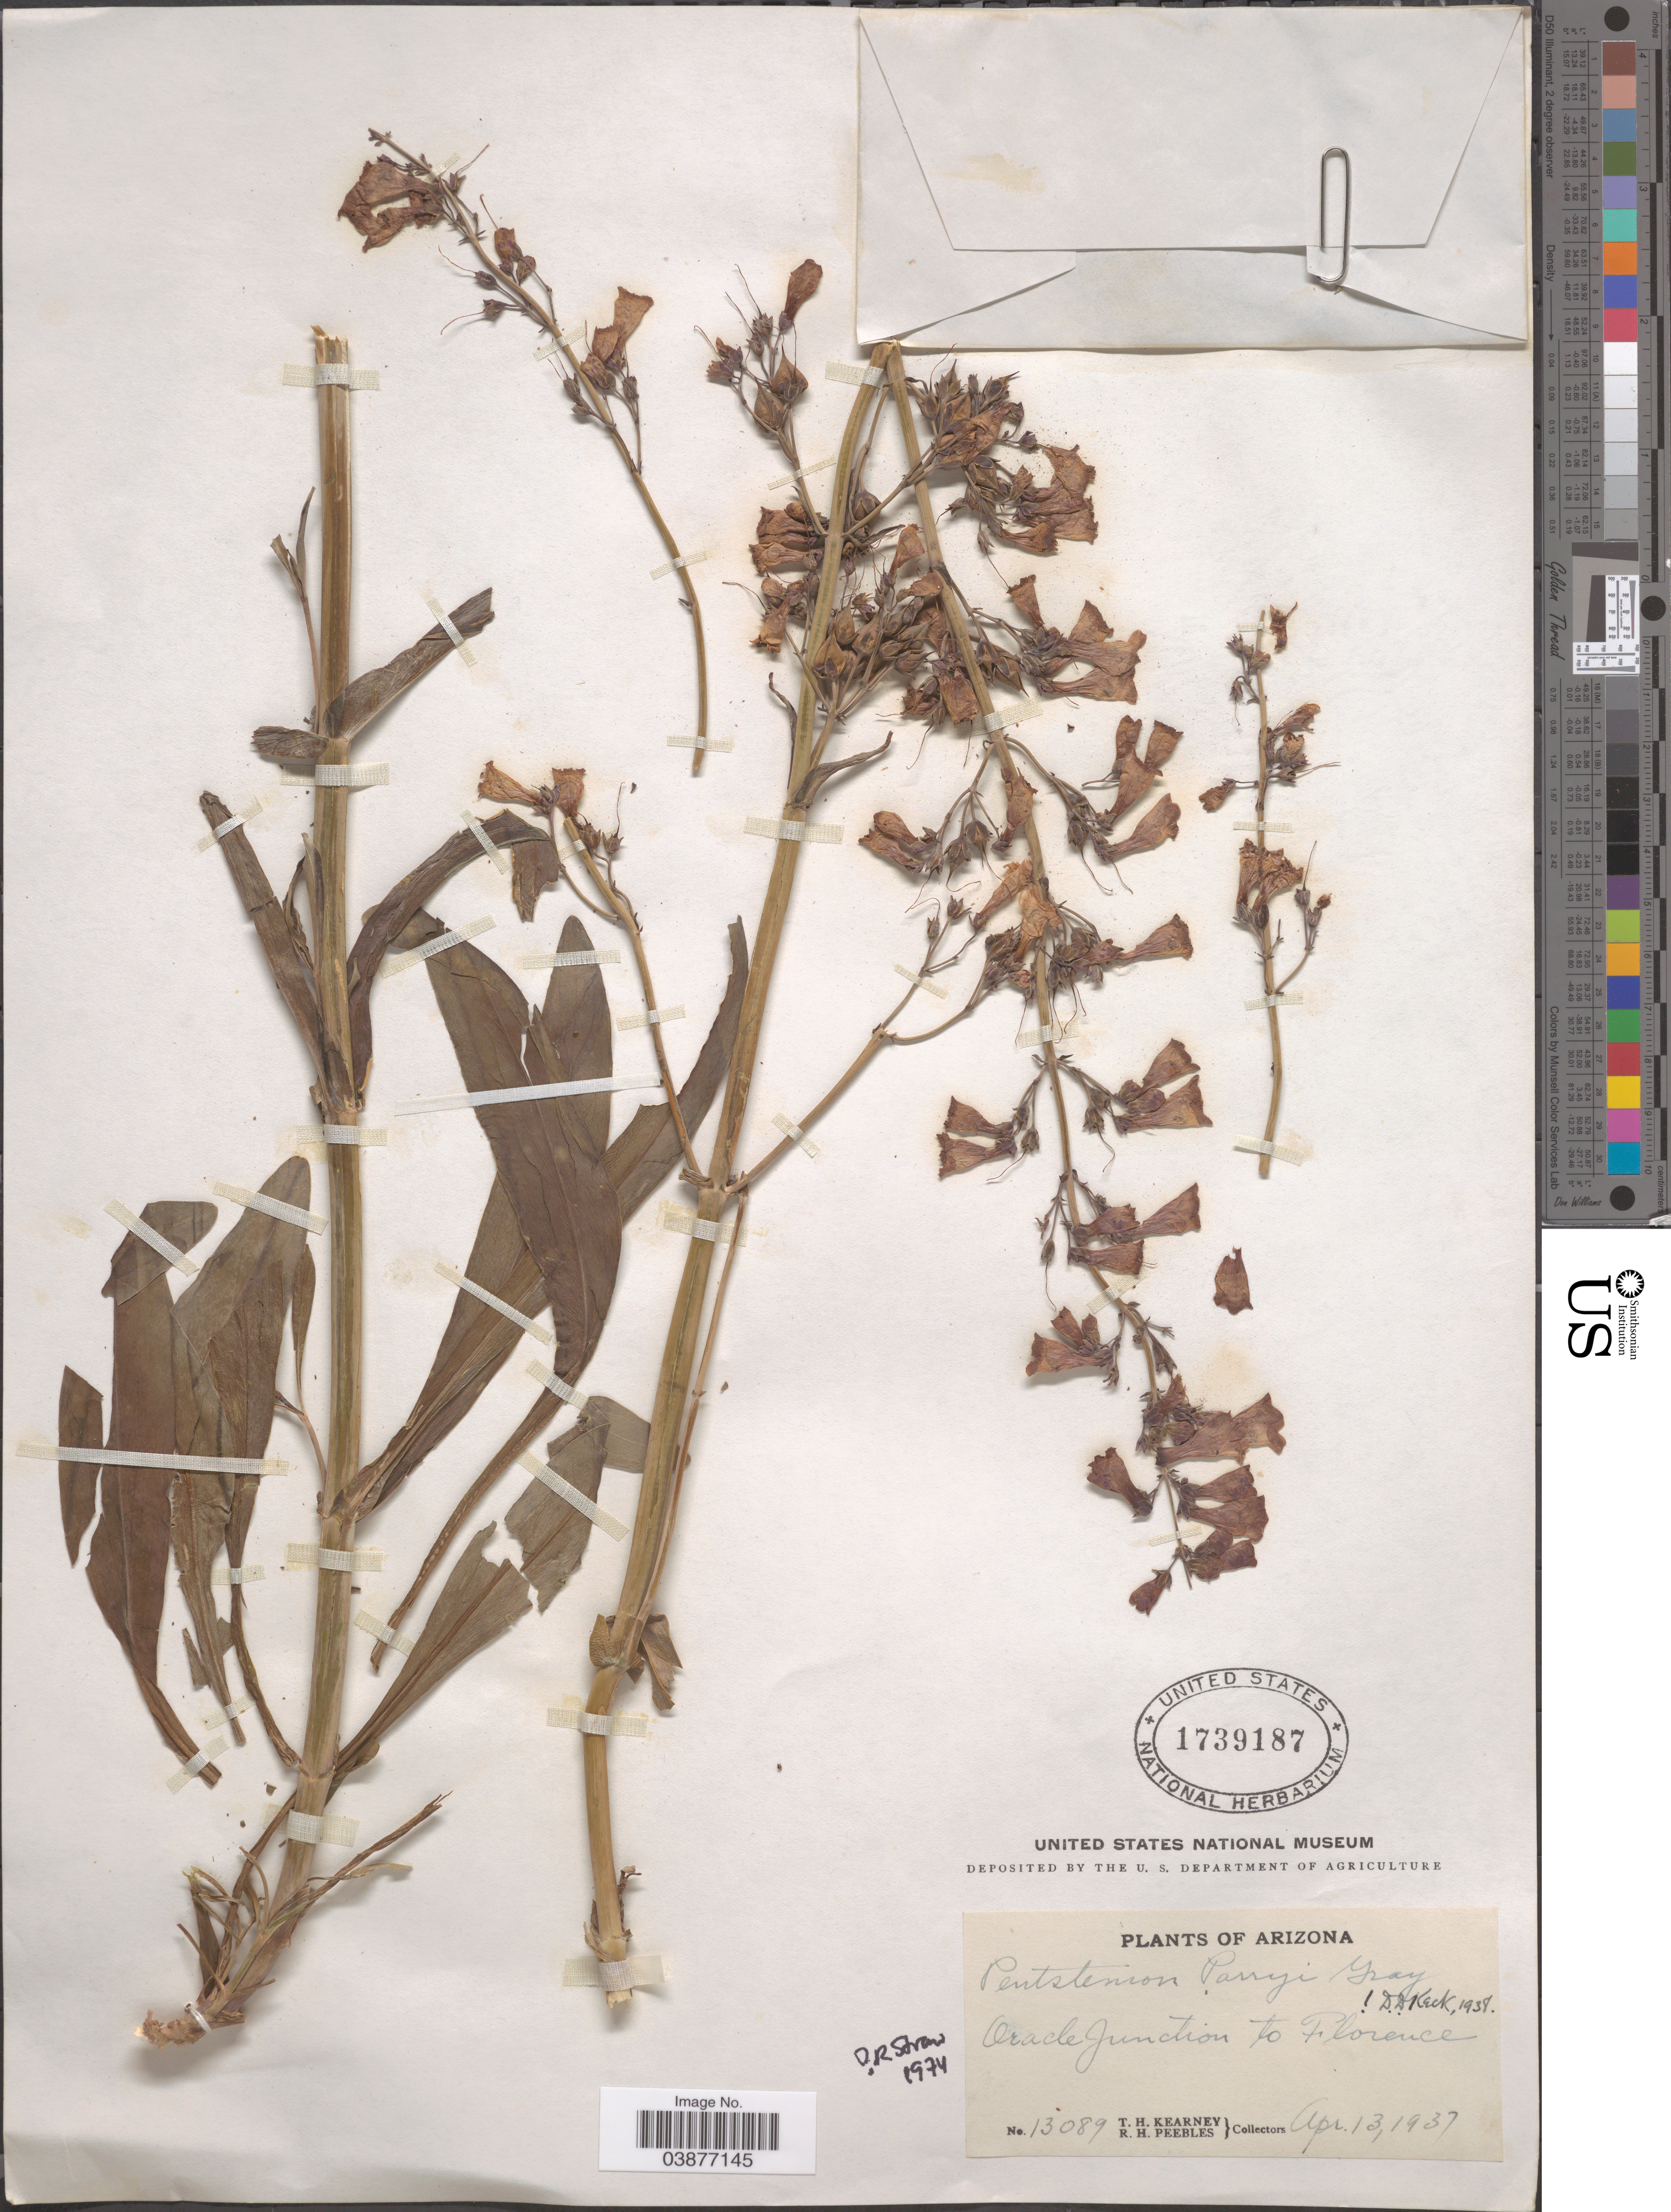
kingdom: Plantae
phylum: Tracheophyta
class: Magnoliopsida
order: Lamiales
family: Plantaginaceae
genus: Penstemon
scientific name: Penstemon parryi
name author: A. Gray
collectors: T. H. Kearney & R. H. Peebles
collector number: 13089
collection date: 1937-04-13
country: United States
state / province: Arizona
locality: Oracle Junction to Florence.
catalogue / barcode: US 1739187